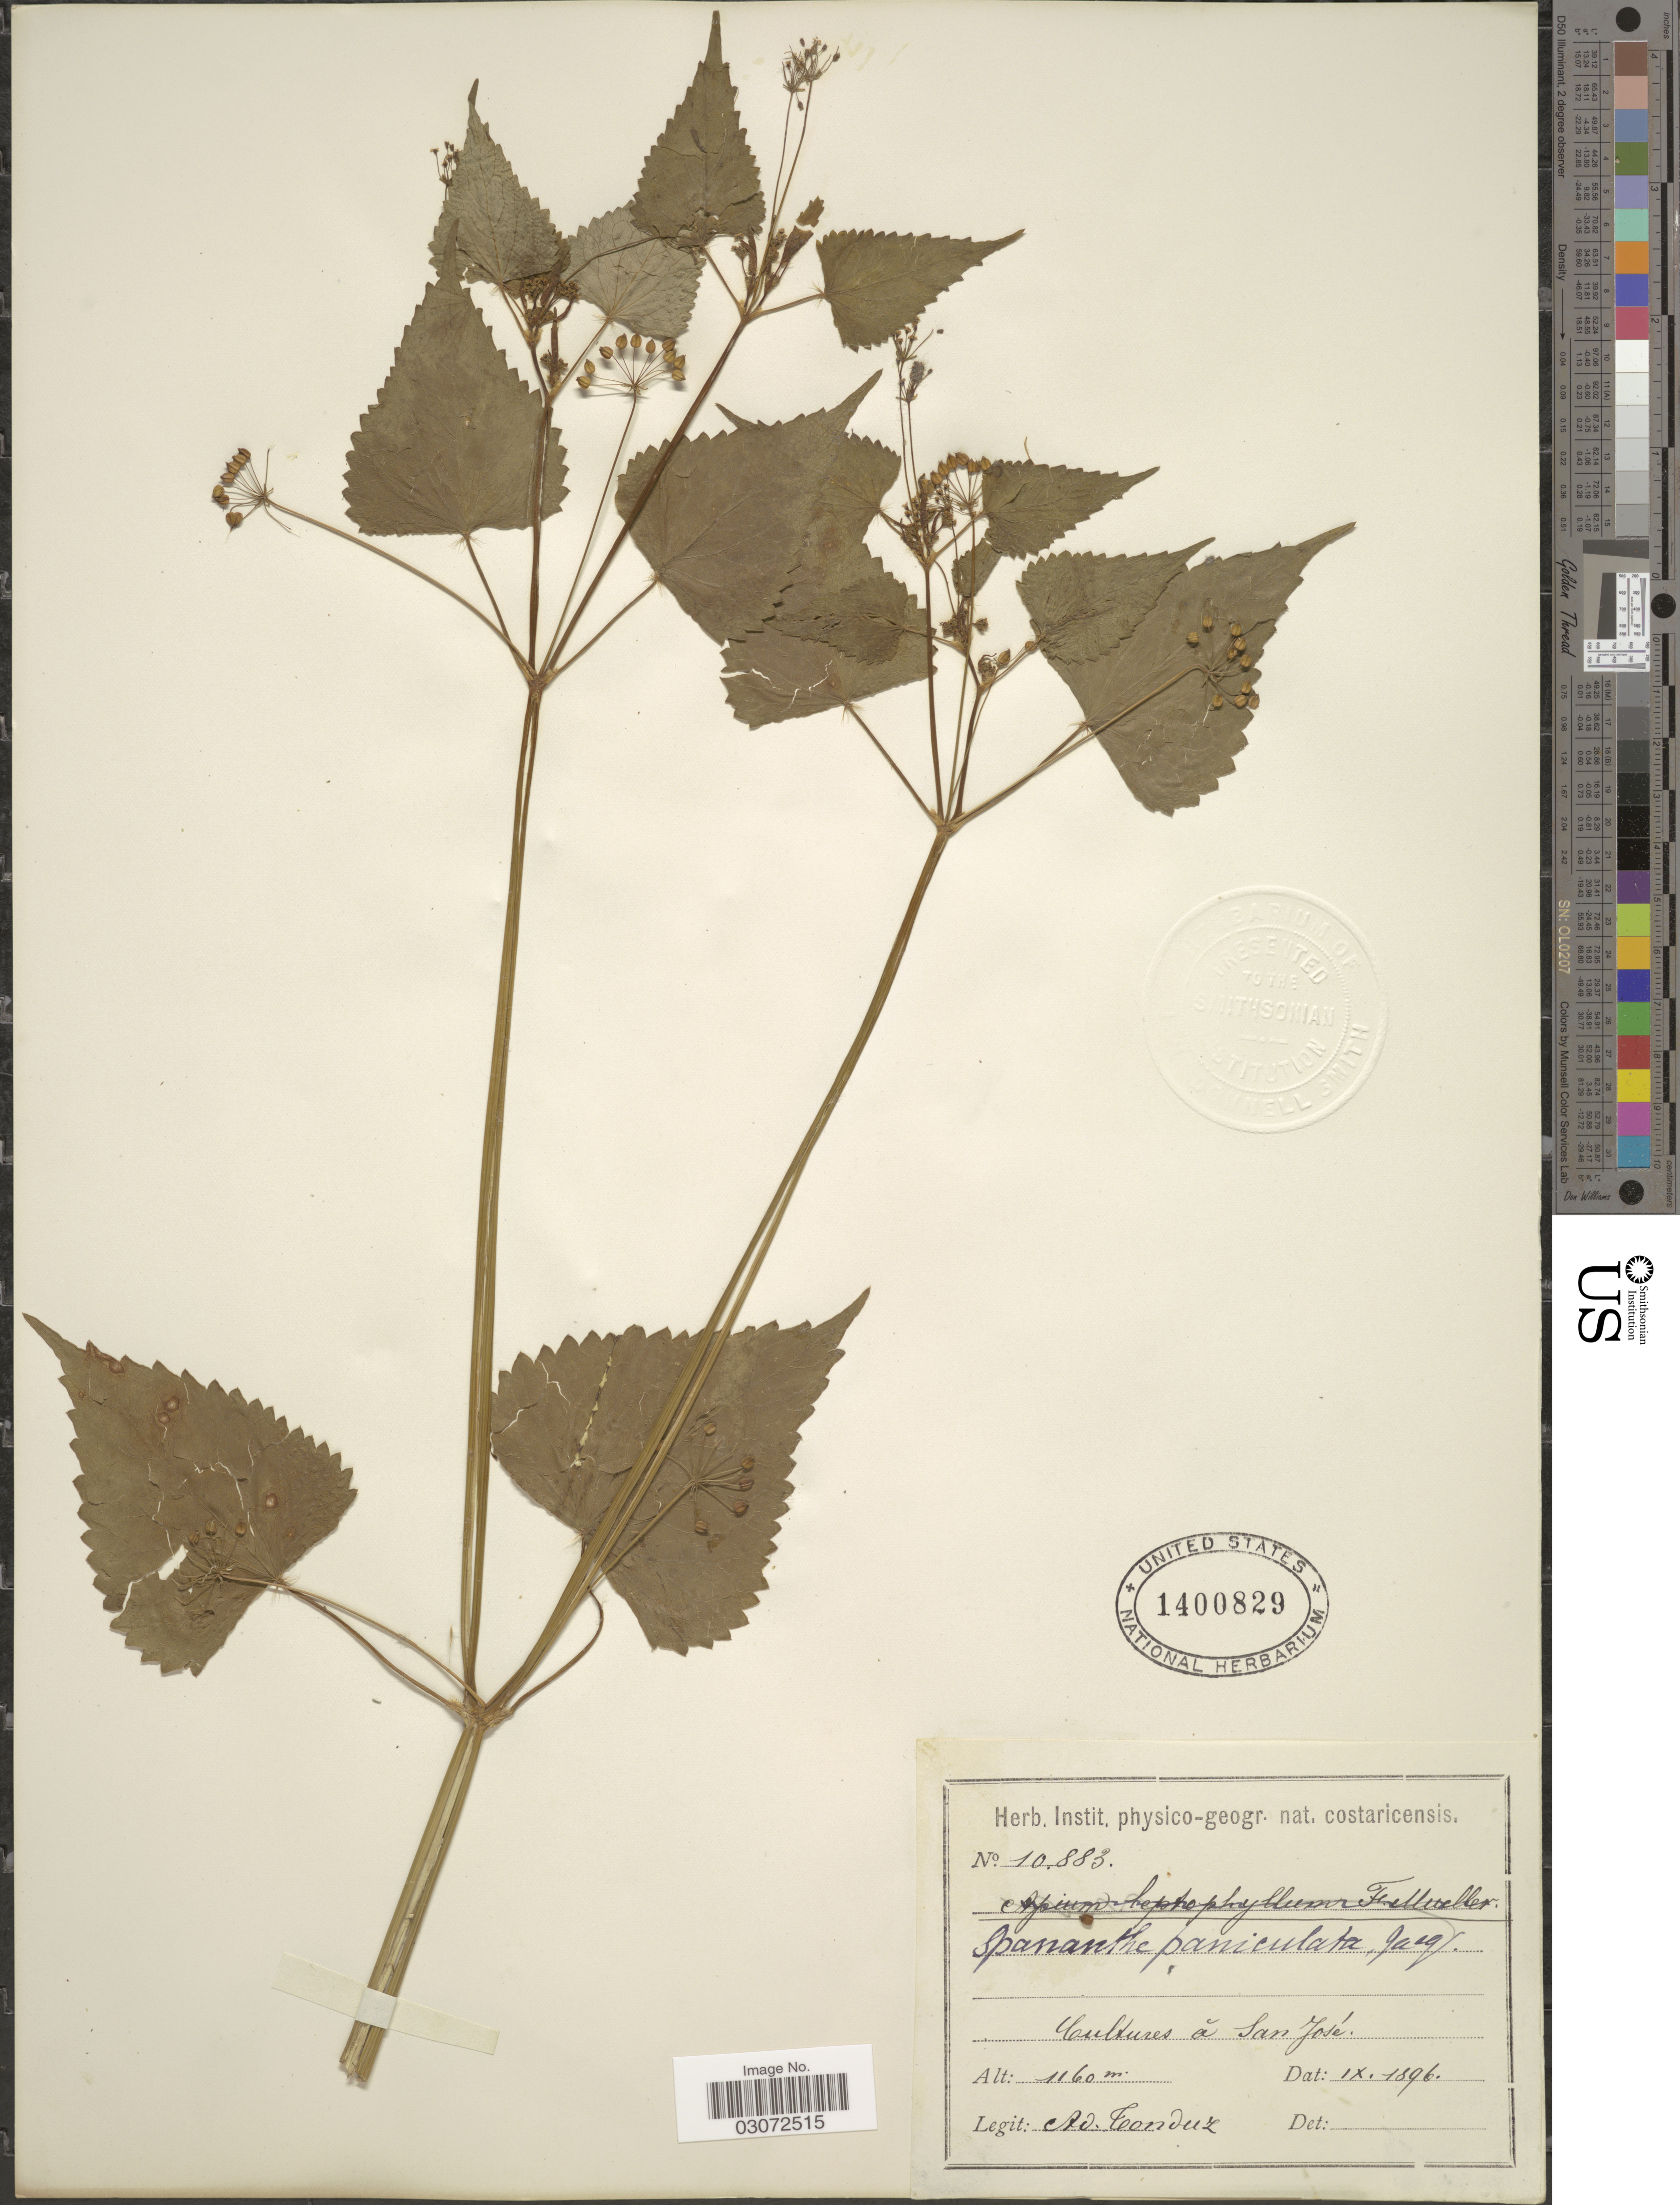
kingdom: Plantae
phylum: Tracheophyta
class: Magnoliopsida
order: Apiales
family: Apiaceae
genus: Spananthe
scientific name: Spananthe paniculata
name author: Jacq.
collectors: A. Tonduz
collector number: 10883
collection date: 1896-09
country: Costa Rica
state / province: San José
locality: Cultures á San José.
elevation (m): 1160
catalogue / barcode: US 1400829